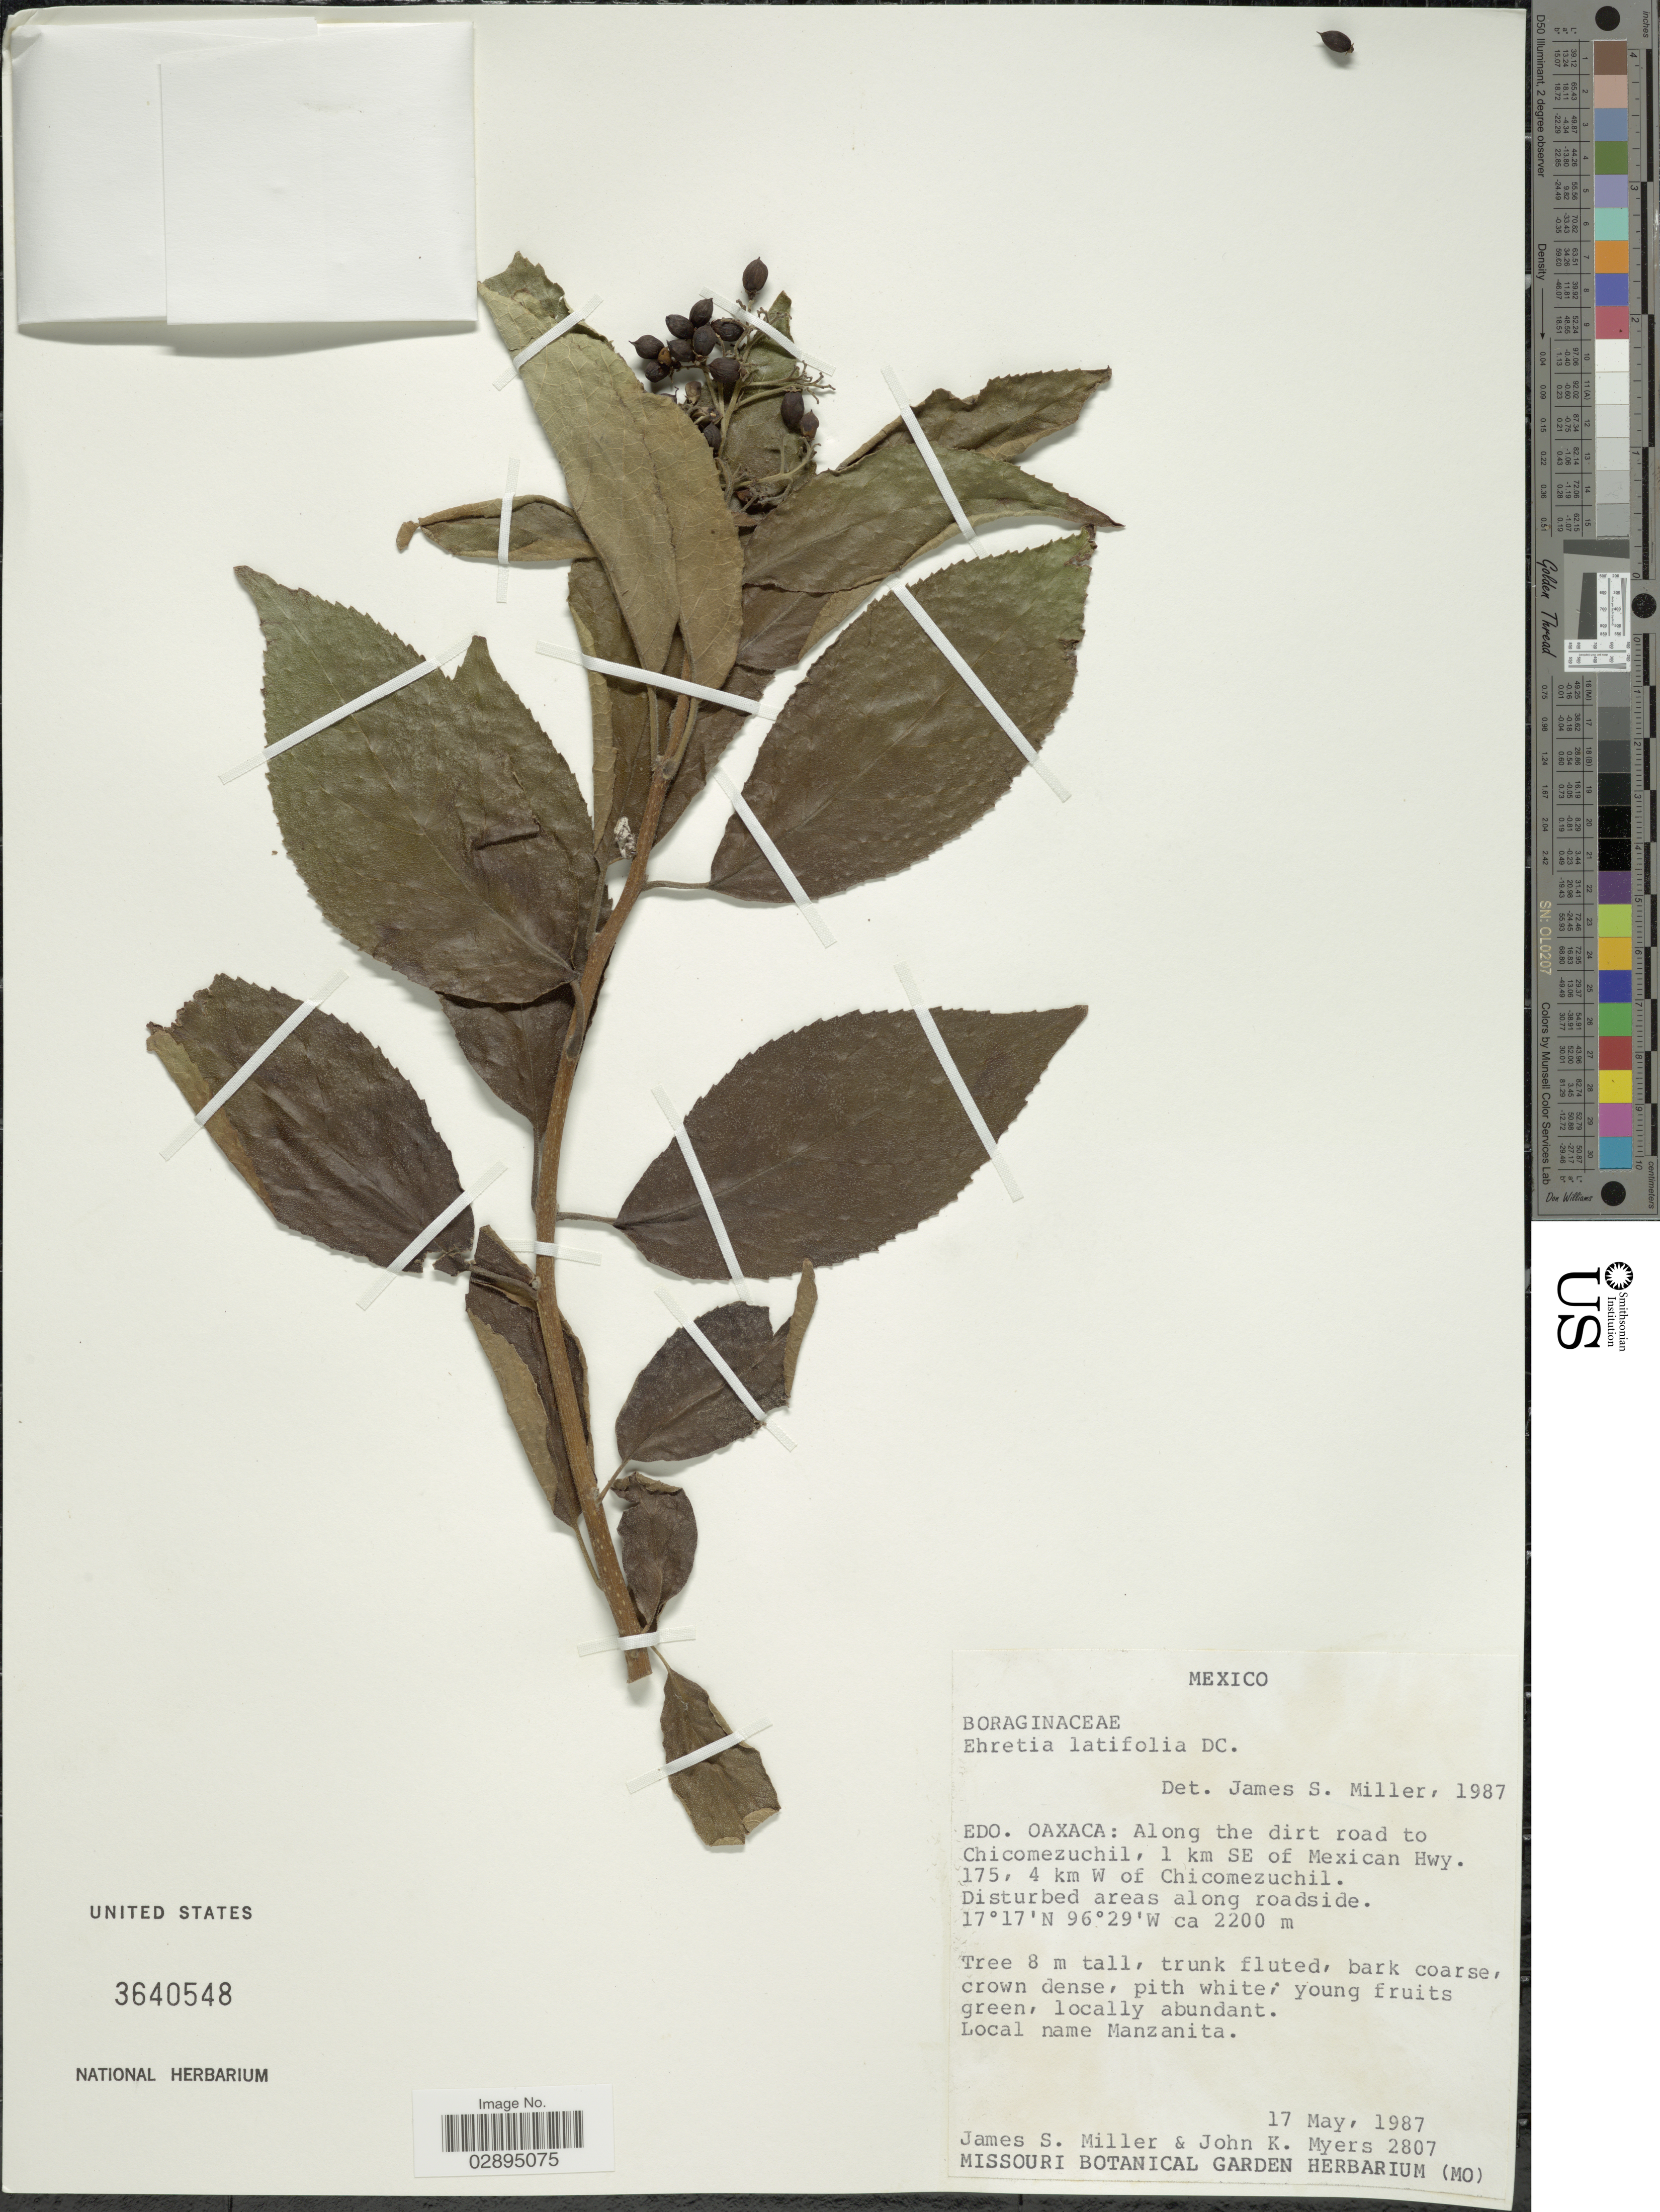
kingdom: Plantae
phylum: Tracheophyta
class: Magnoliopsida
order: Boraginales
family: Ehretiaceae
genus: Ehretia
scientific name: Ehretia latifolia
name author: DC.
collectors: J. S. Miller & J. Myers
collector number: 2807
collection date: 1987-05-17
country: Mexico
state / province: Oaxaca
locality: Edo. Oaxaca: Along the dirt road to Chicomezuchil, 1 km SE of Mexican Hwy. 175, 4 km W of Chicomezuchil.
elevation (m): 2200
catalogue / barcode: US 3640548